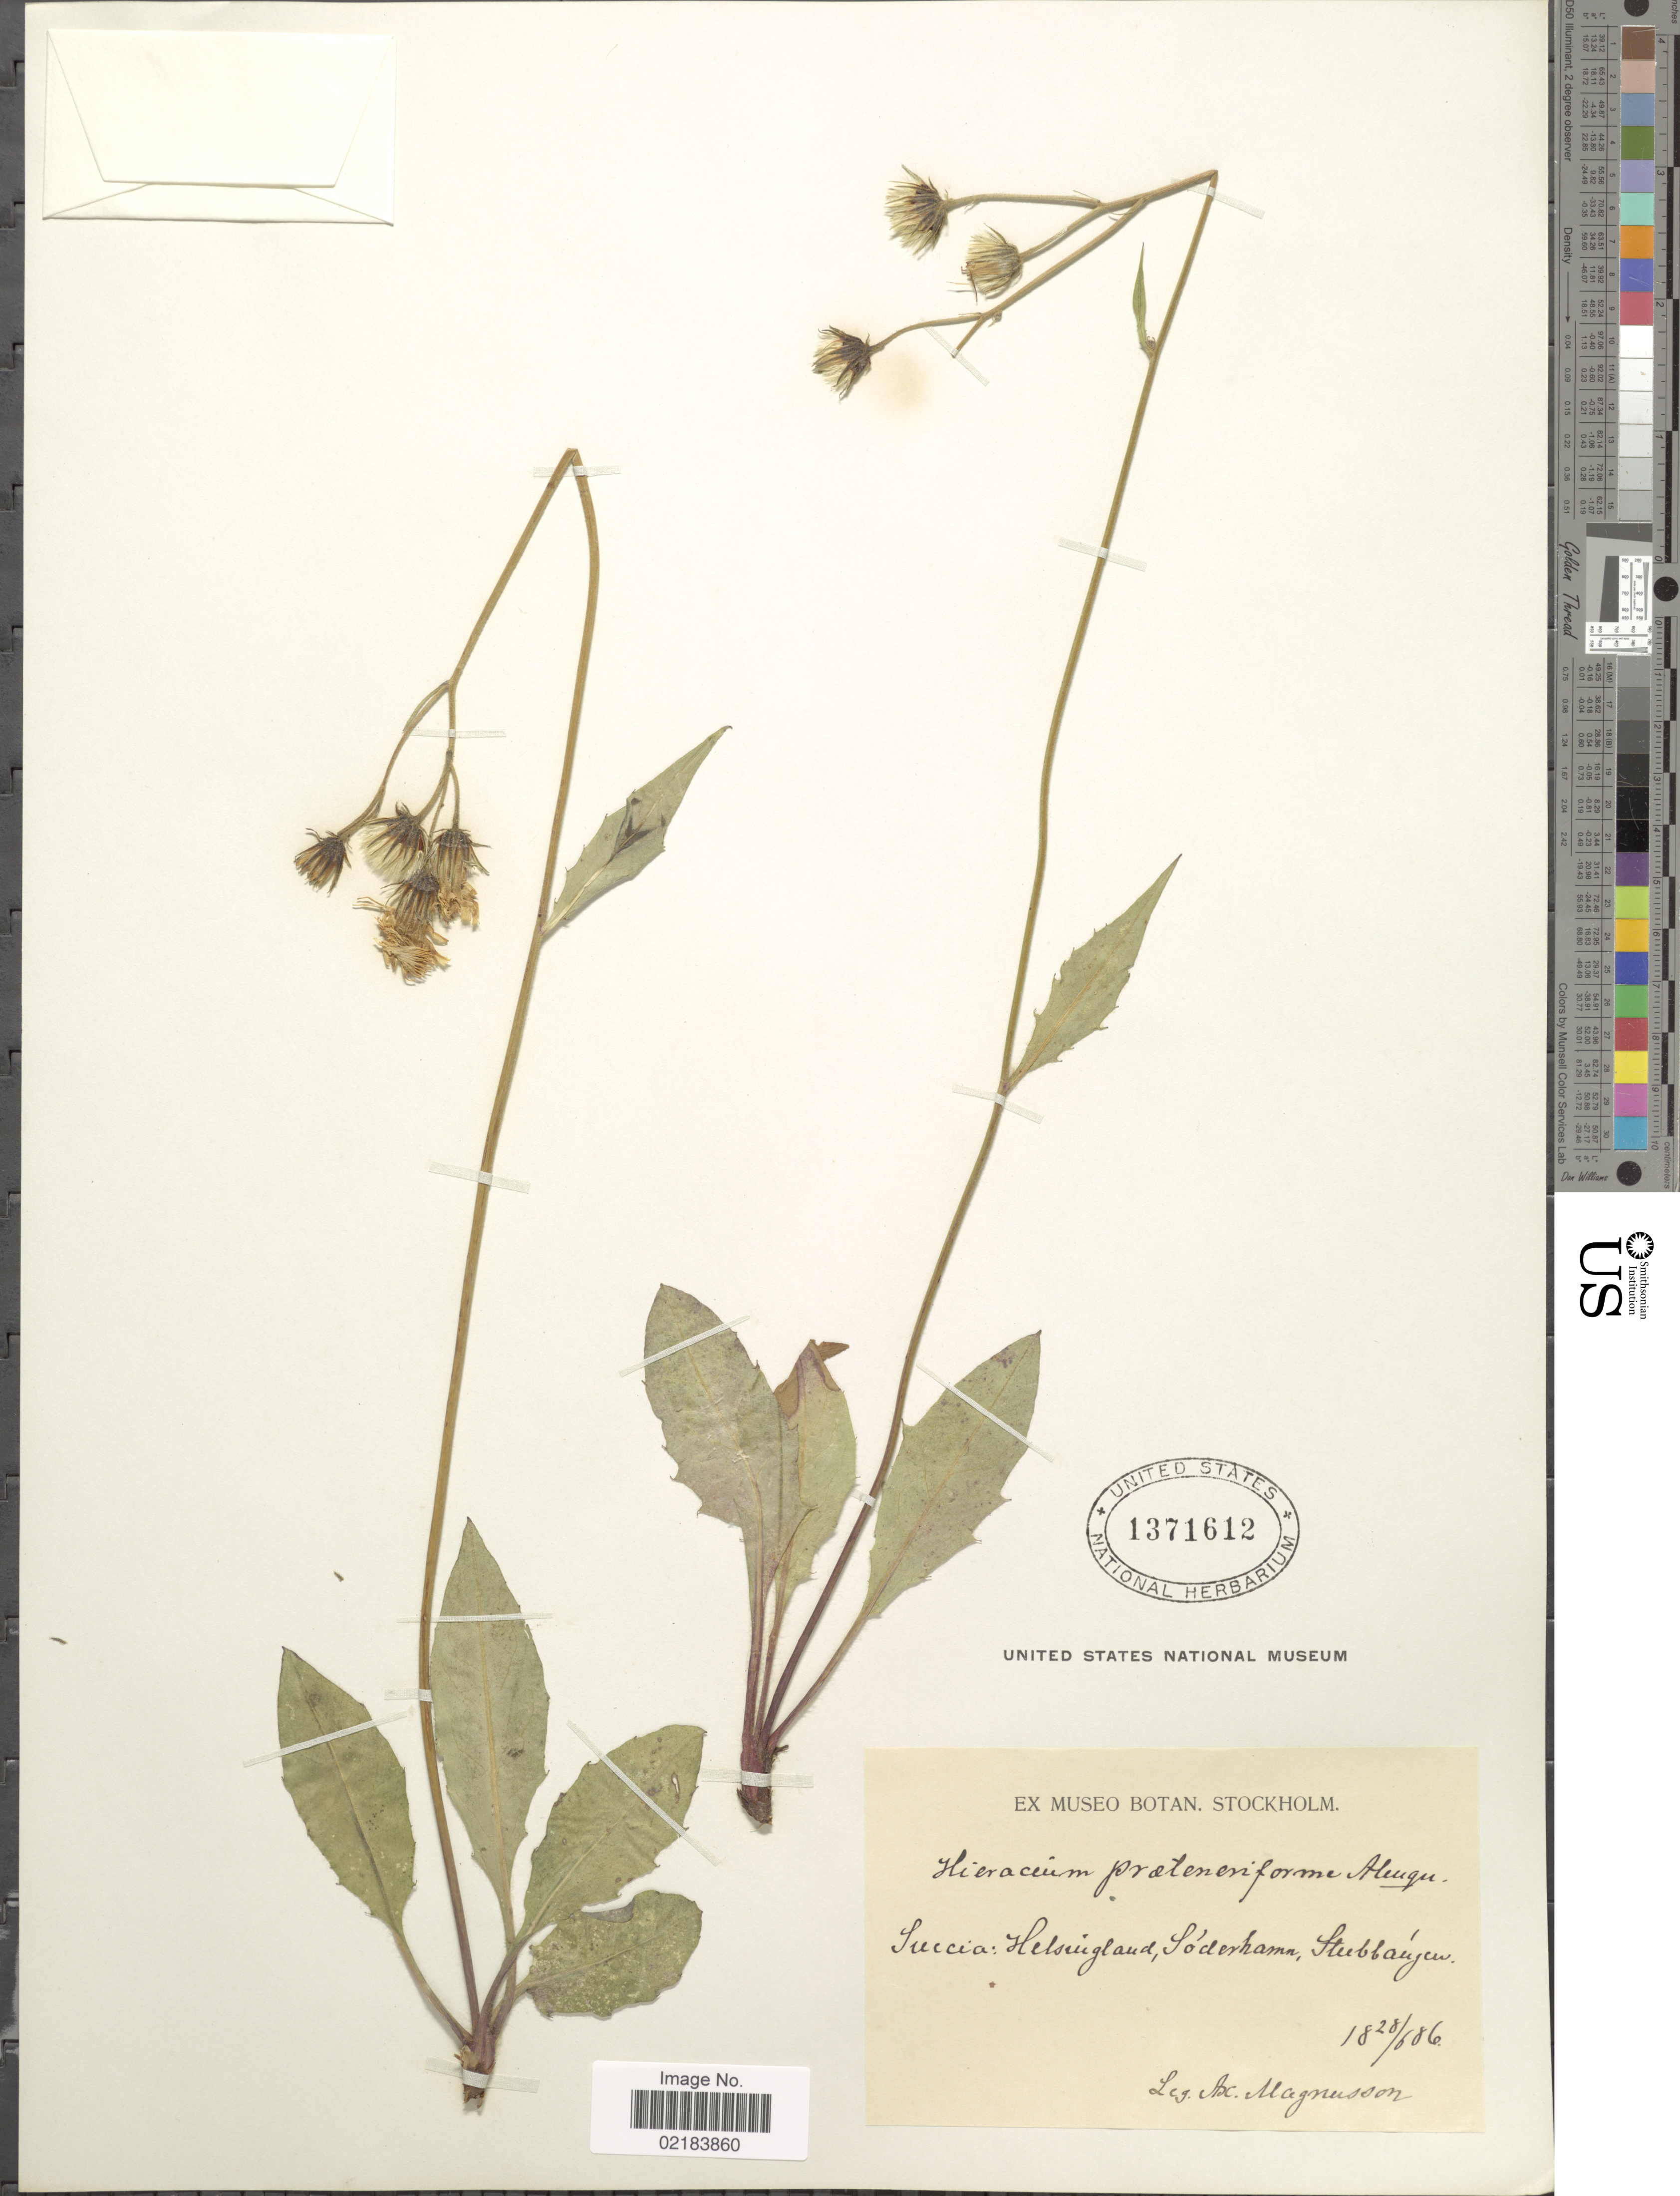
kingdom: Plantae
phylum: Tracheophyta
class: Magnoliopsida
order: Asterales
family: Asteraceae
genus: Hieracium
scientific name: Hieracium repandulare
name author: Druce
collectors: A. Magnusson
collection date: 1886-06-28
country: Sweden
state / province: Sodermanland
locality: Suecica, Helsingland, Soderhamn, Stubbangen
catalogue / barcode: US 1371612